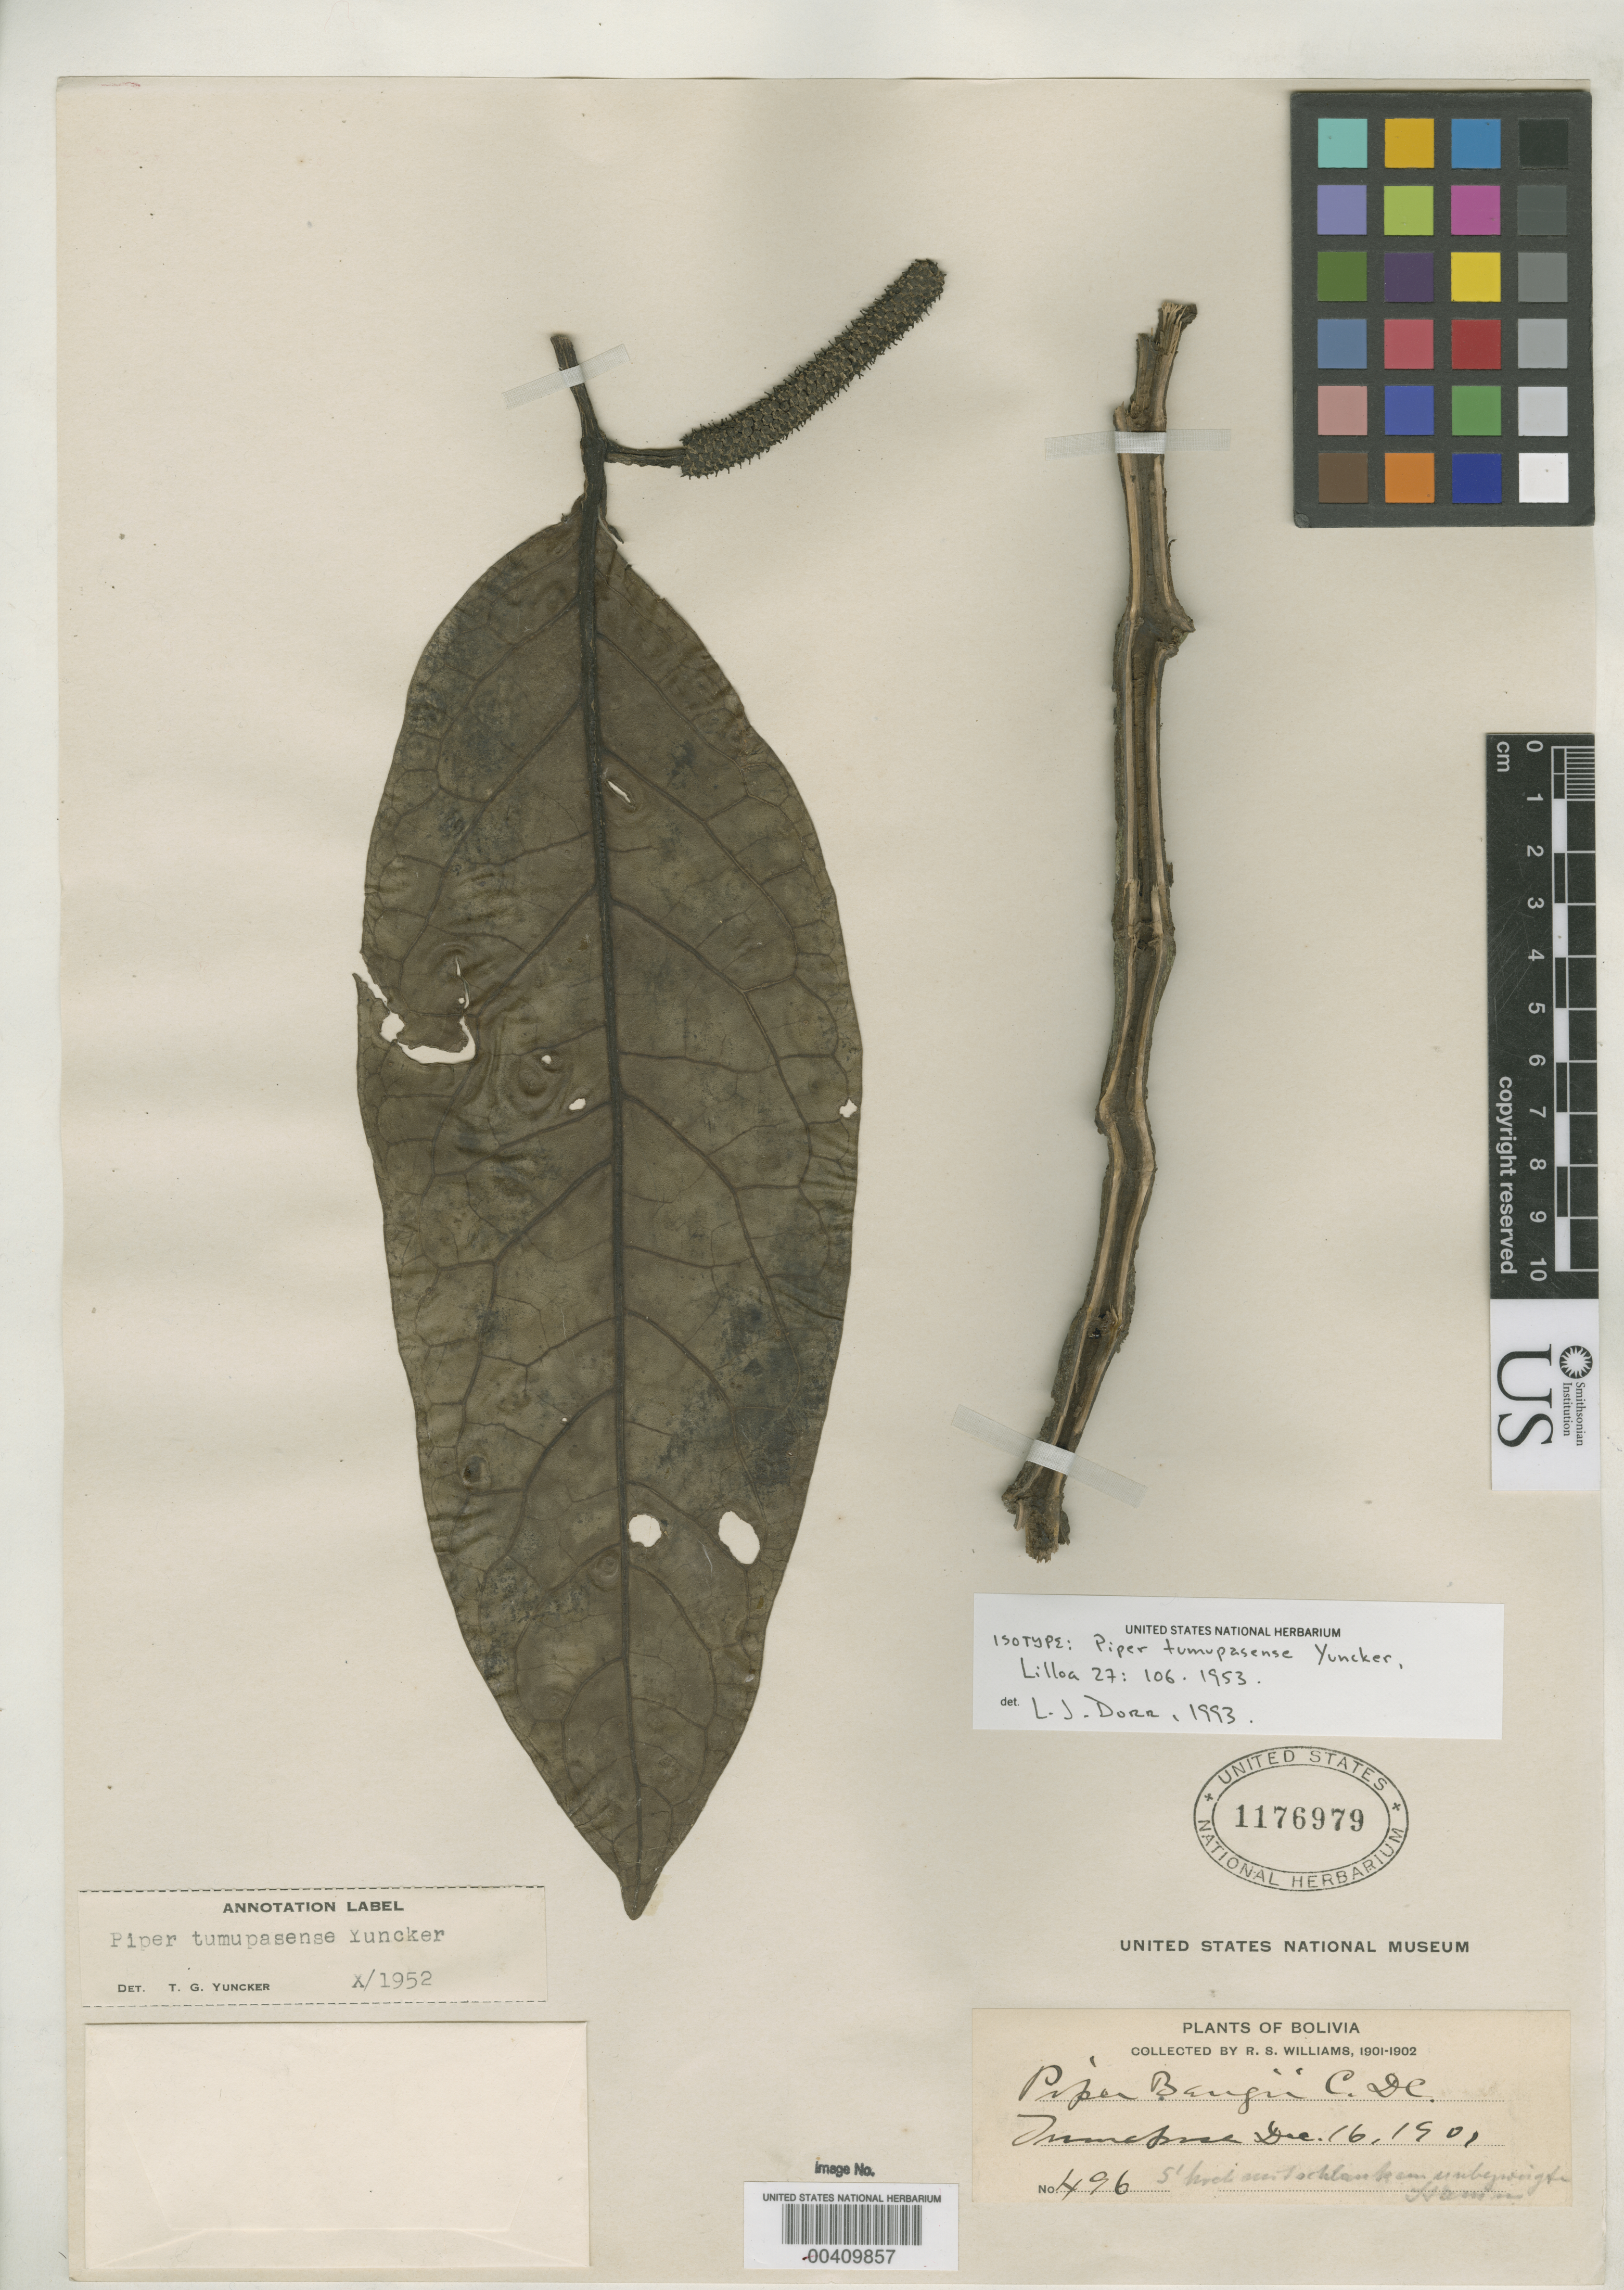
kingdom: Plantae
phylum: Tracheophyta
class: Magnoliopsida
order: Piperales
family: Piperaceae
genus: Piper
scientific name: Piper tumupasense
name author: Yunck.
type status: Isotype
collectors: R. S. Williams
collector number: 496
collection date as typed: Dec. 16, 1901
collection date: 1901-12-16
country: Bolivia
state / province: La Paz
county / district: Iturralde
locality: Tumupasa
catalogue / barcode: US 1176979